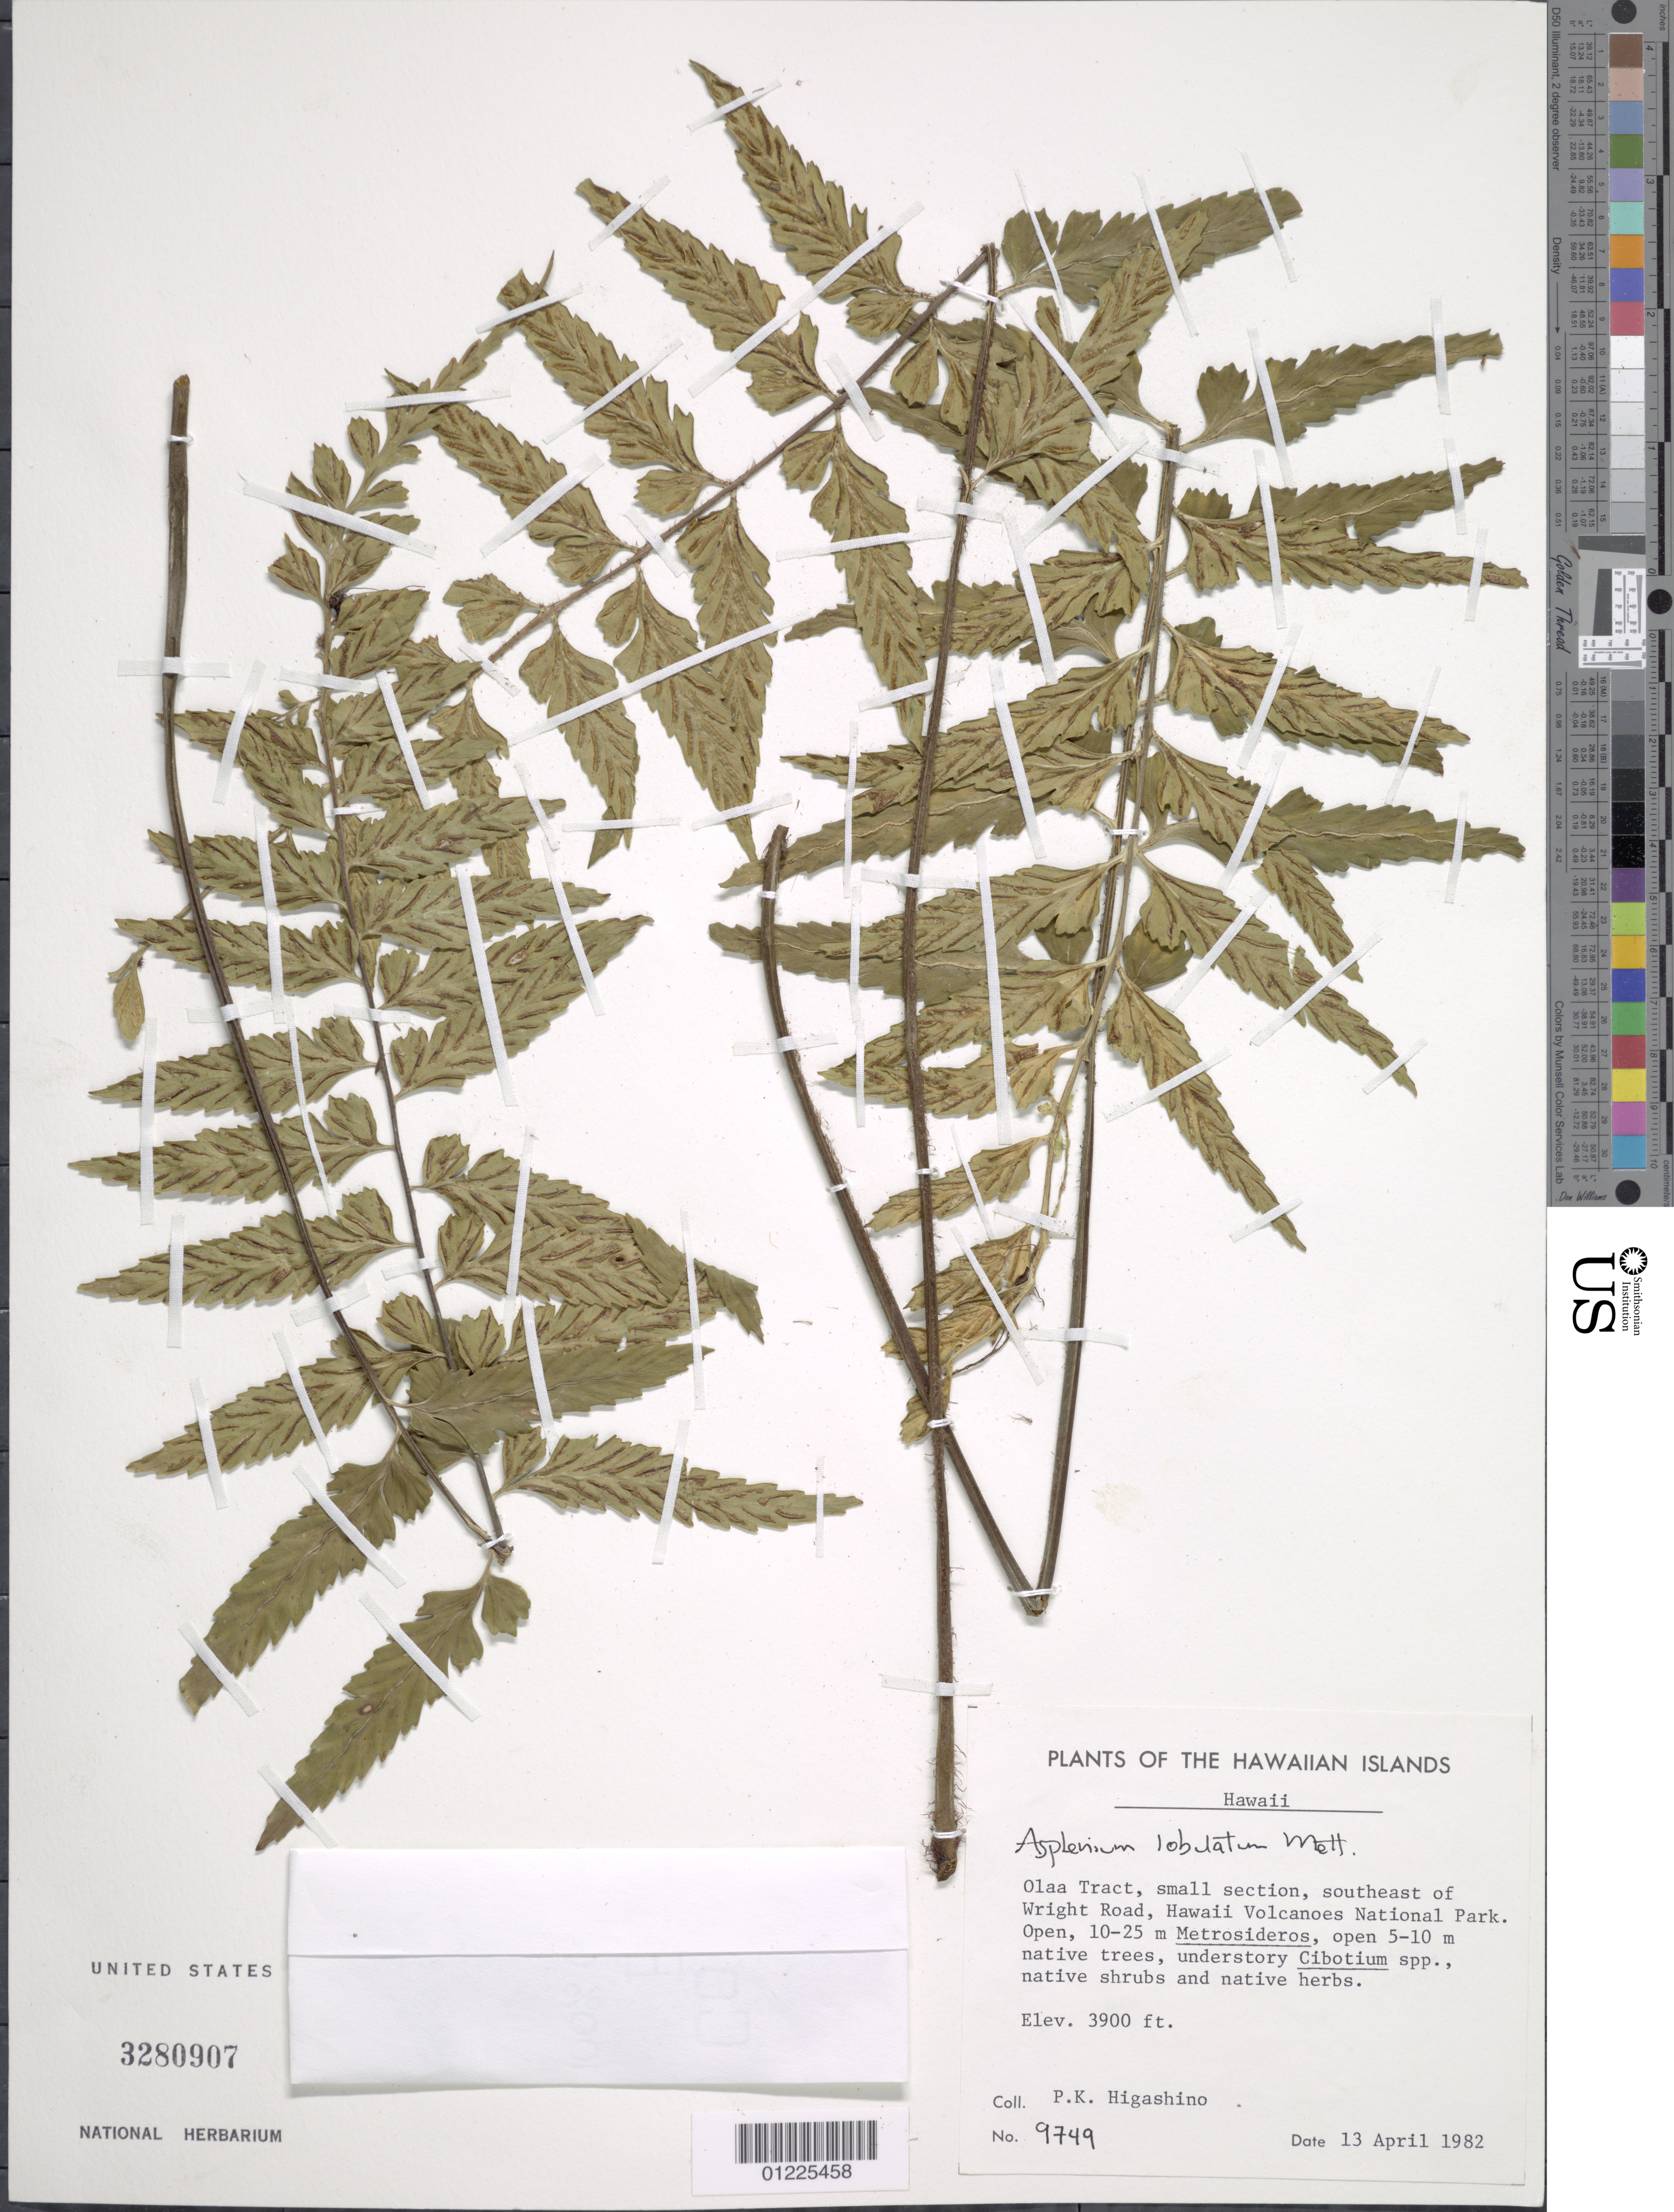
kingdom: Plantae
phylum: Tracheophyta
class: Polypodiopsida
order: Polypodiales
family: Aspleniaceae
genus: Asplenium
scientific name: Asplenium lobulatum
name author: Mett.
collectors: P. Higashino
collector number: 9749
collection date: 1982-04-13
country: United States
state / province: Hawaii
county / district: Hawaii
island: Hawaii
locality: Olaa Tract, SE of Wright Road, Hawaii Volcanoes National Park.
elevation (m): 1189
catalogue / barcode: US 3280907